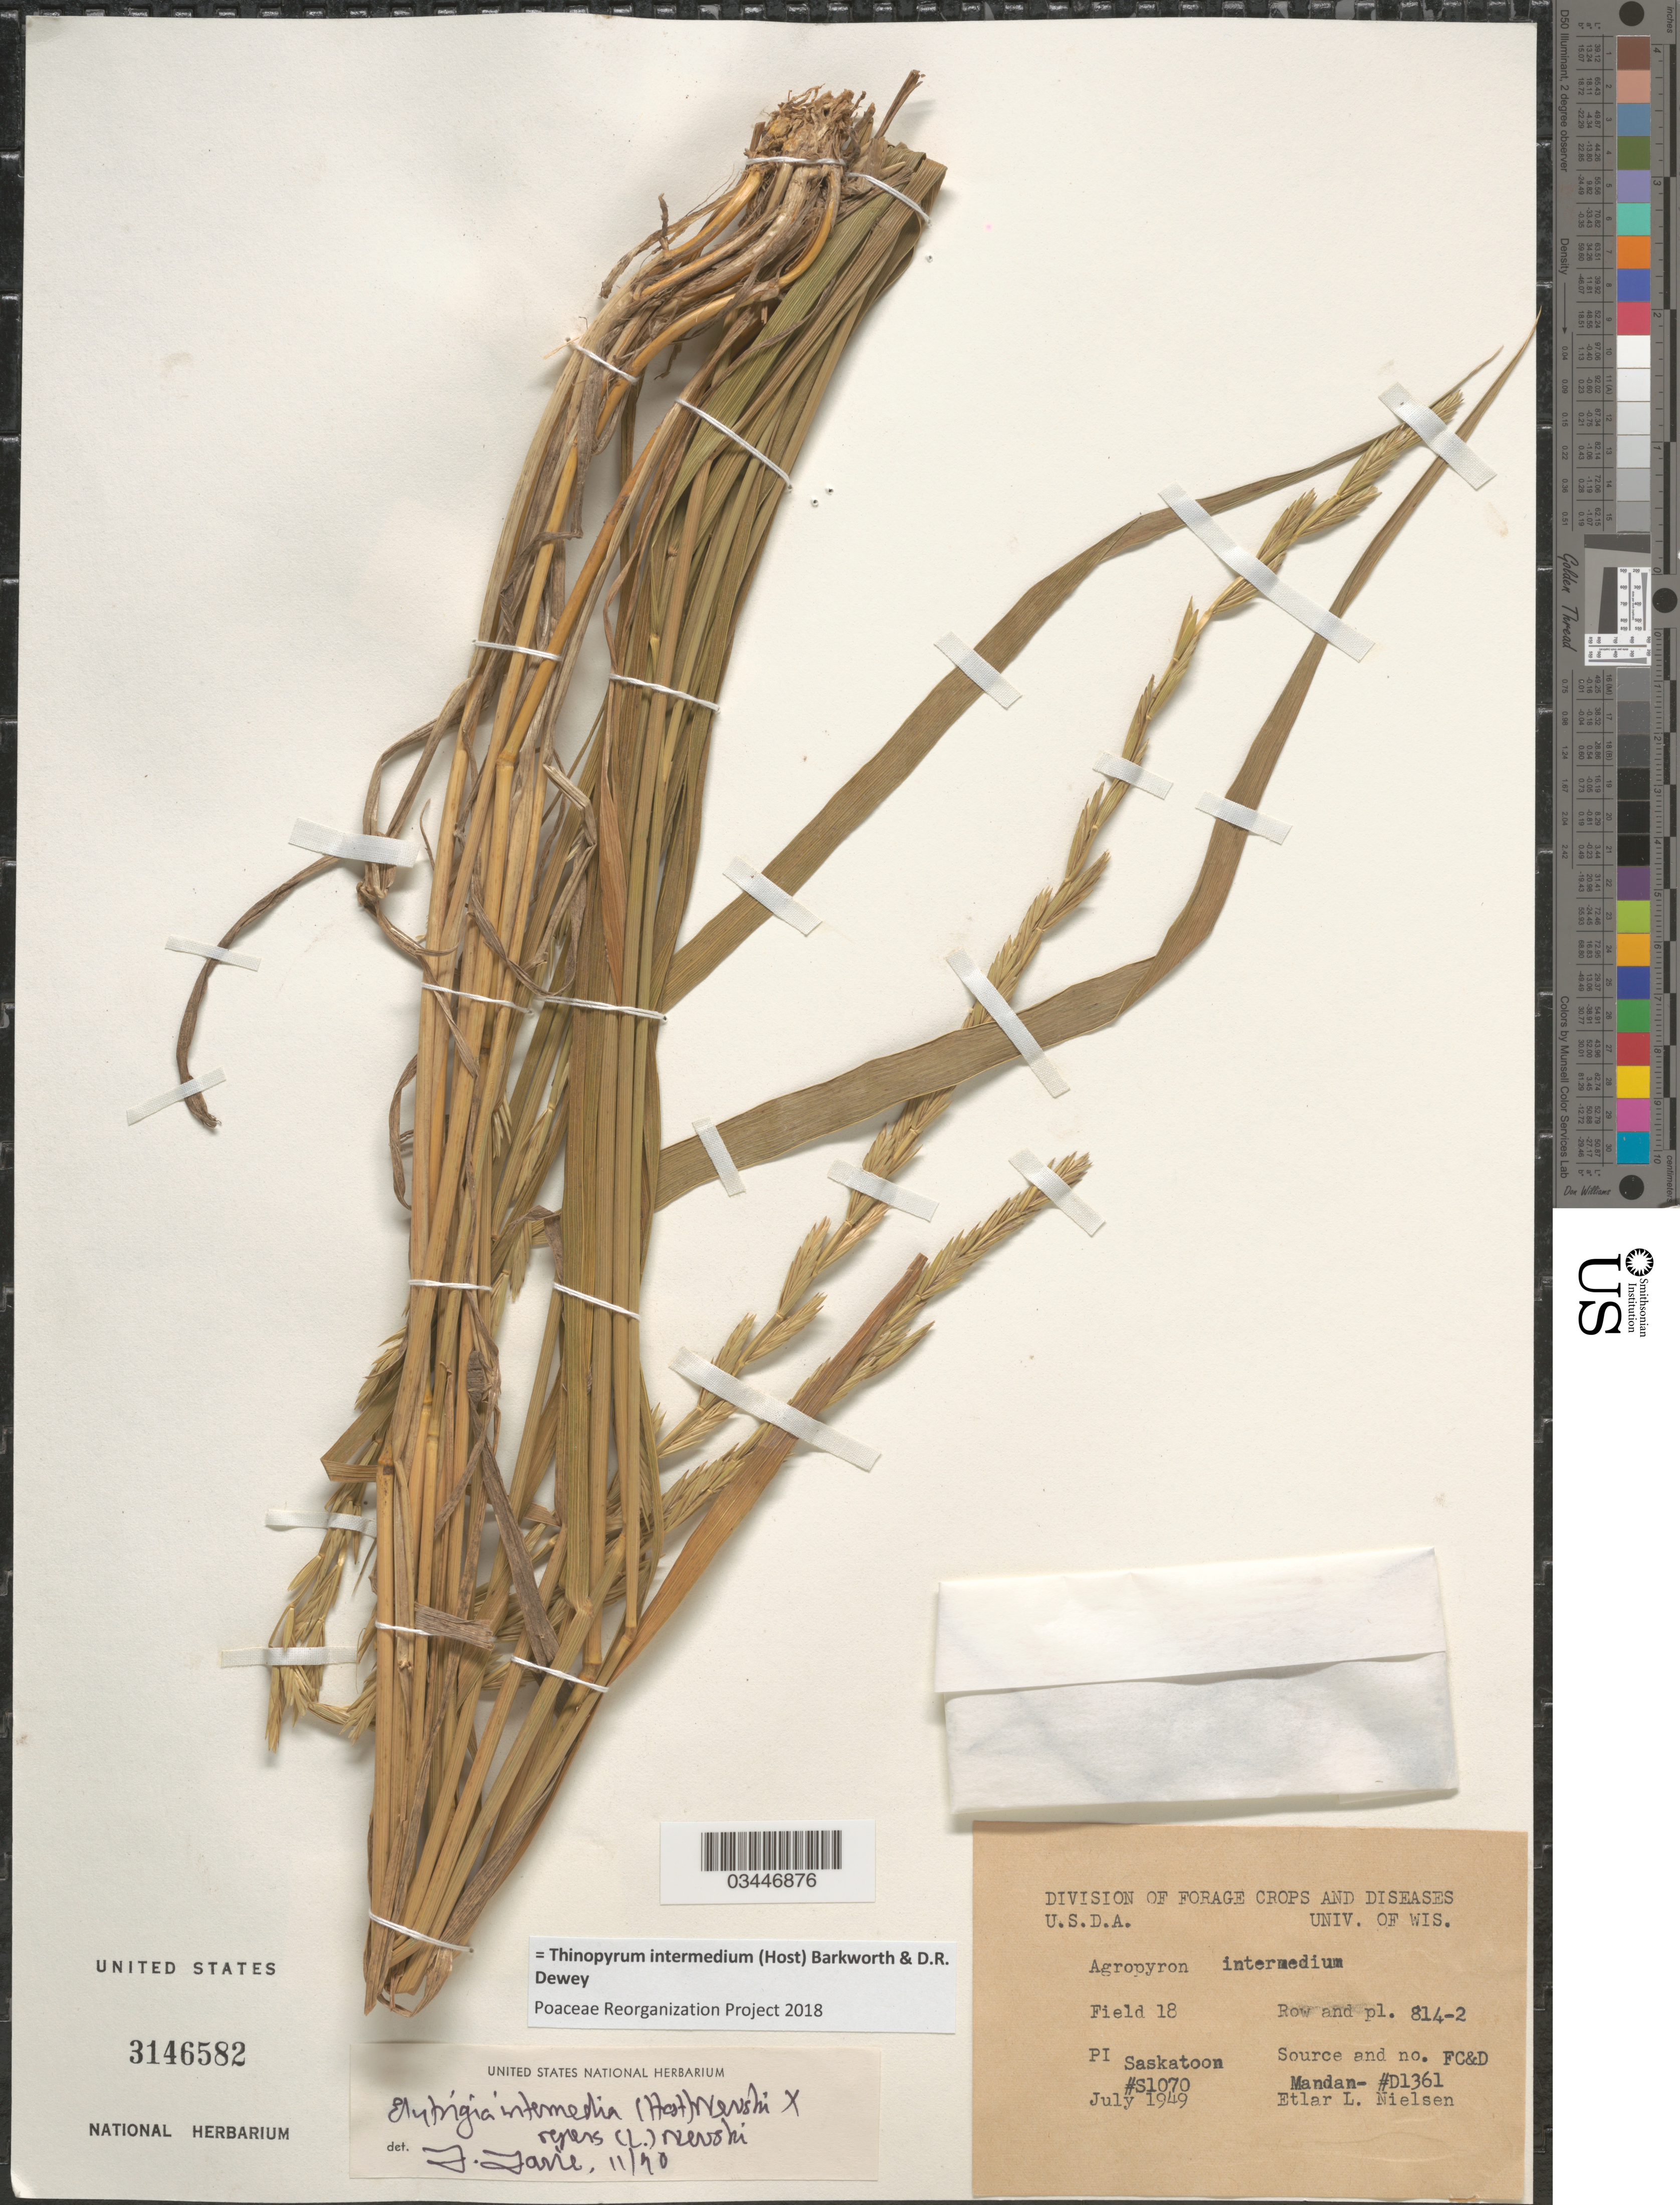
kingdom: Plantae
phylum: Tracheophyta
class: Liliopsida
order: Poales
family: Poaceae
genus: Aegilops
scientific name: Aegilops sp.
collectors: E. L. Nielsen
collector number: S1070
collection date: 1949-07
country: Canada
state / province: Saskatchewan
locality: Field 18 Row and pl. 814-2. Saskatoon.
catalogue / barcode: US 3146582